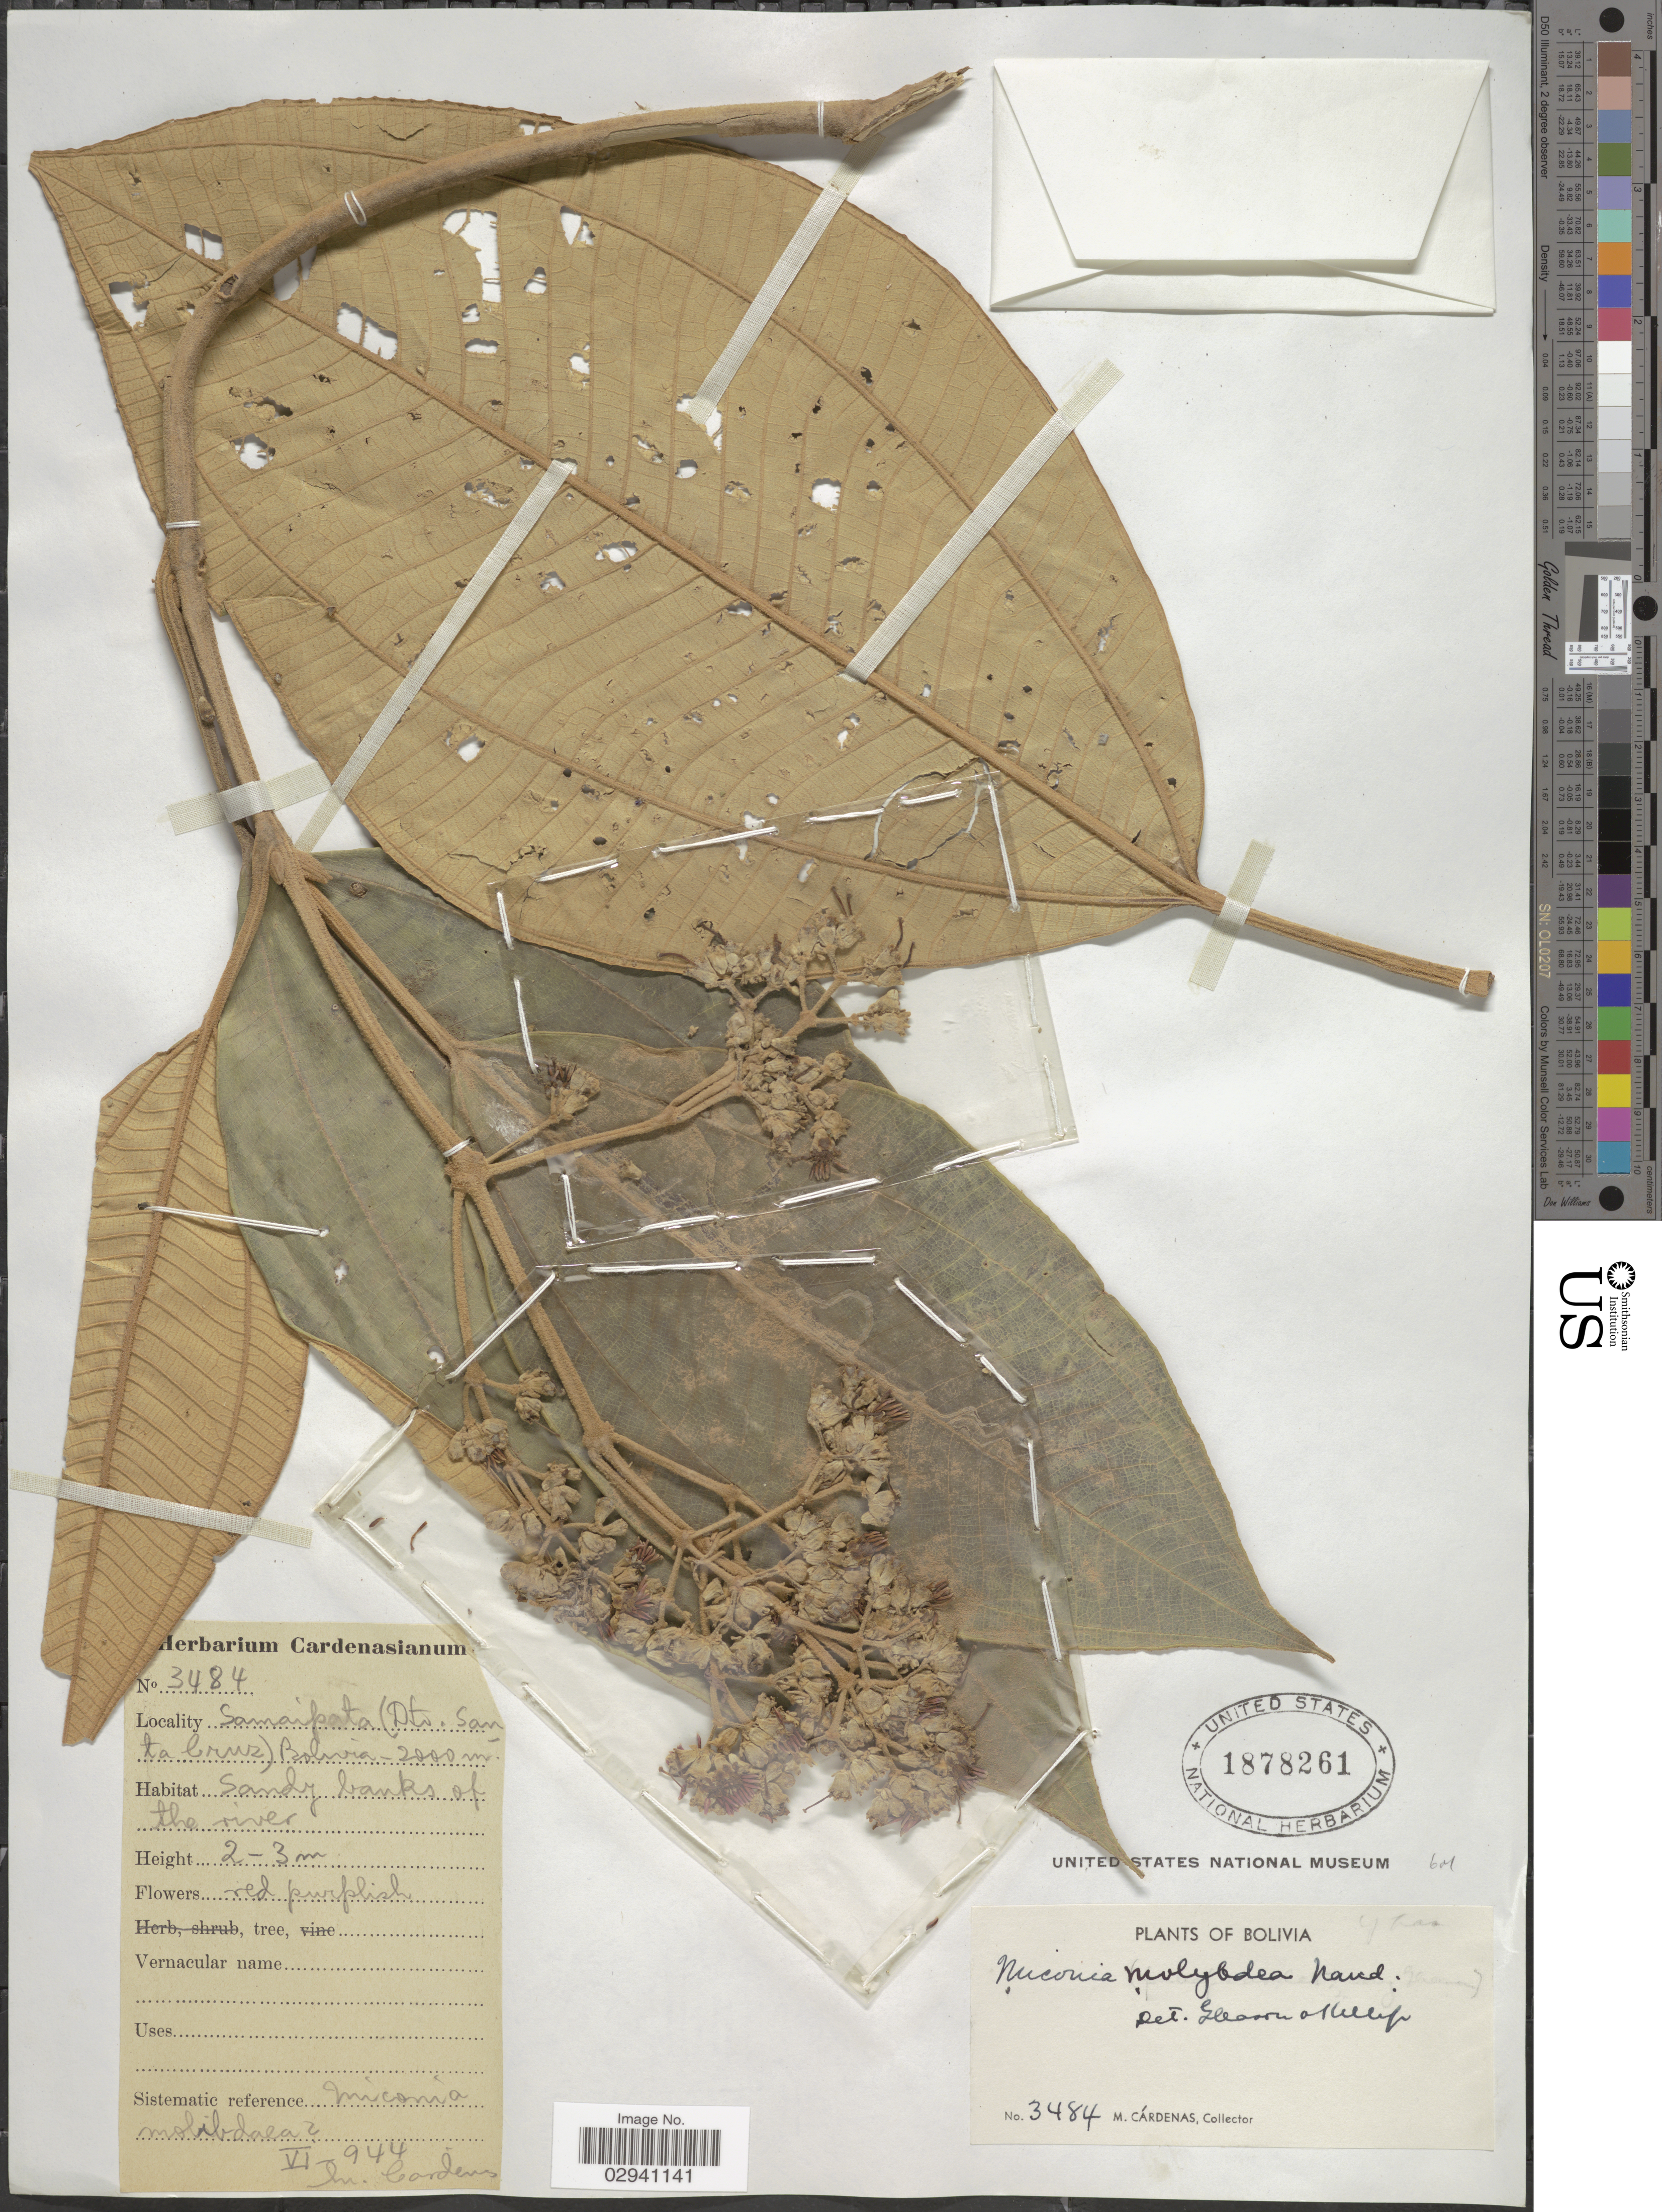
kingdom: Plantae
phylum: Tracheophyta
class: Magnoliopsida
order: Myrtales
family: Melastomataceae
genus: Miconia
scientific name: Miconia molybdea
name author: Naudin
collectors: M. Cárdenas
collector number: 3484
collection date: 1944-06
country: Bolivia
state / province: Santa Cruz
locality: Samaipata (Dto. Santa Cruz).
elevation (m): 2000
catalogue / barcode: US 1878261